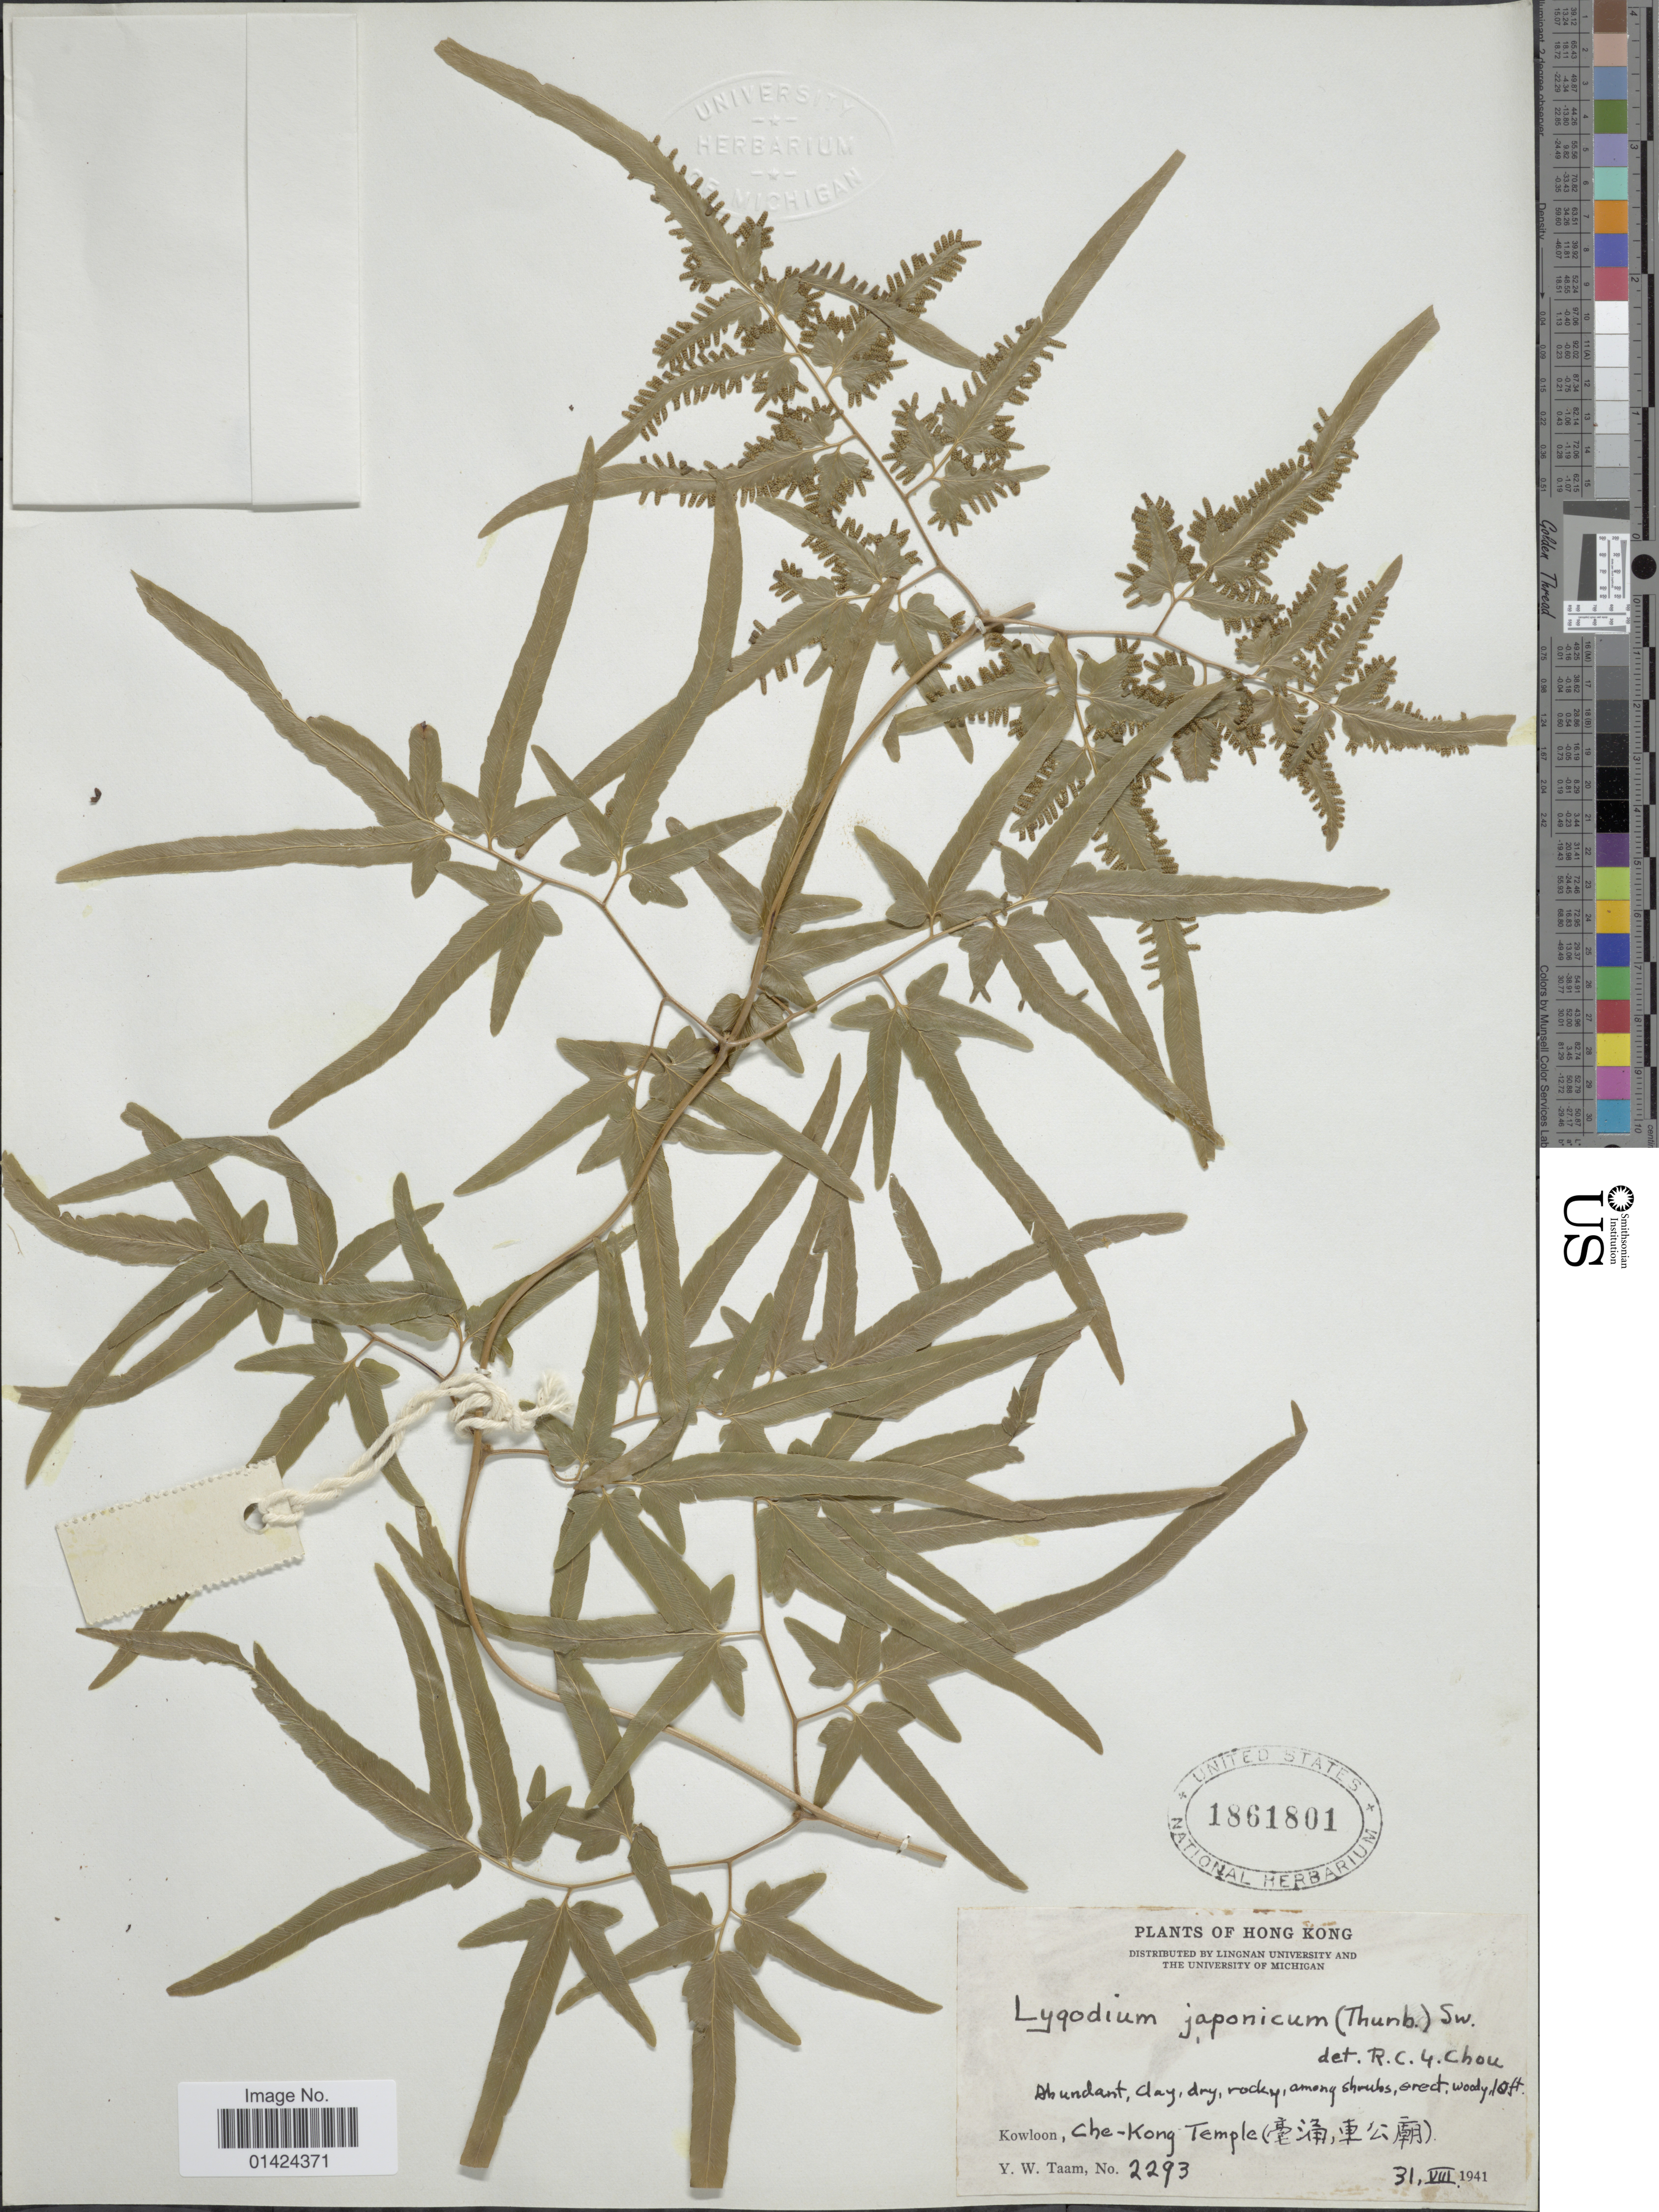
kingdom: Plantae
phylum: Tracheophyta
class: Polypodiopsida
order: Schizaeales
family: Lygodiaceae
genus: Lygodium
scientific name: Lygodium japonicum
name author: (Thunb.) Sw.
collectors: Y. W. Taam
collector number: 2293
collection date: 1941-08-31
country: China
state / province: Hong Kong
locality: Kowloon, Che-Kong Temple.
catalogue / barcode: US 1861801